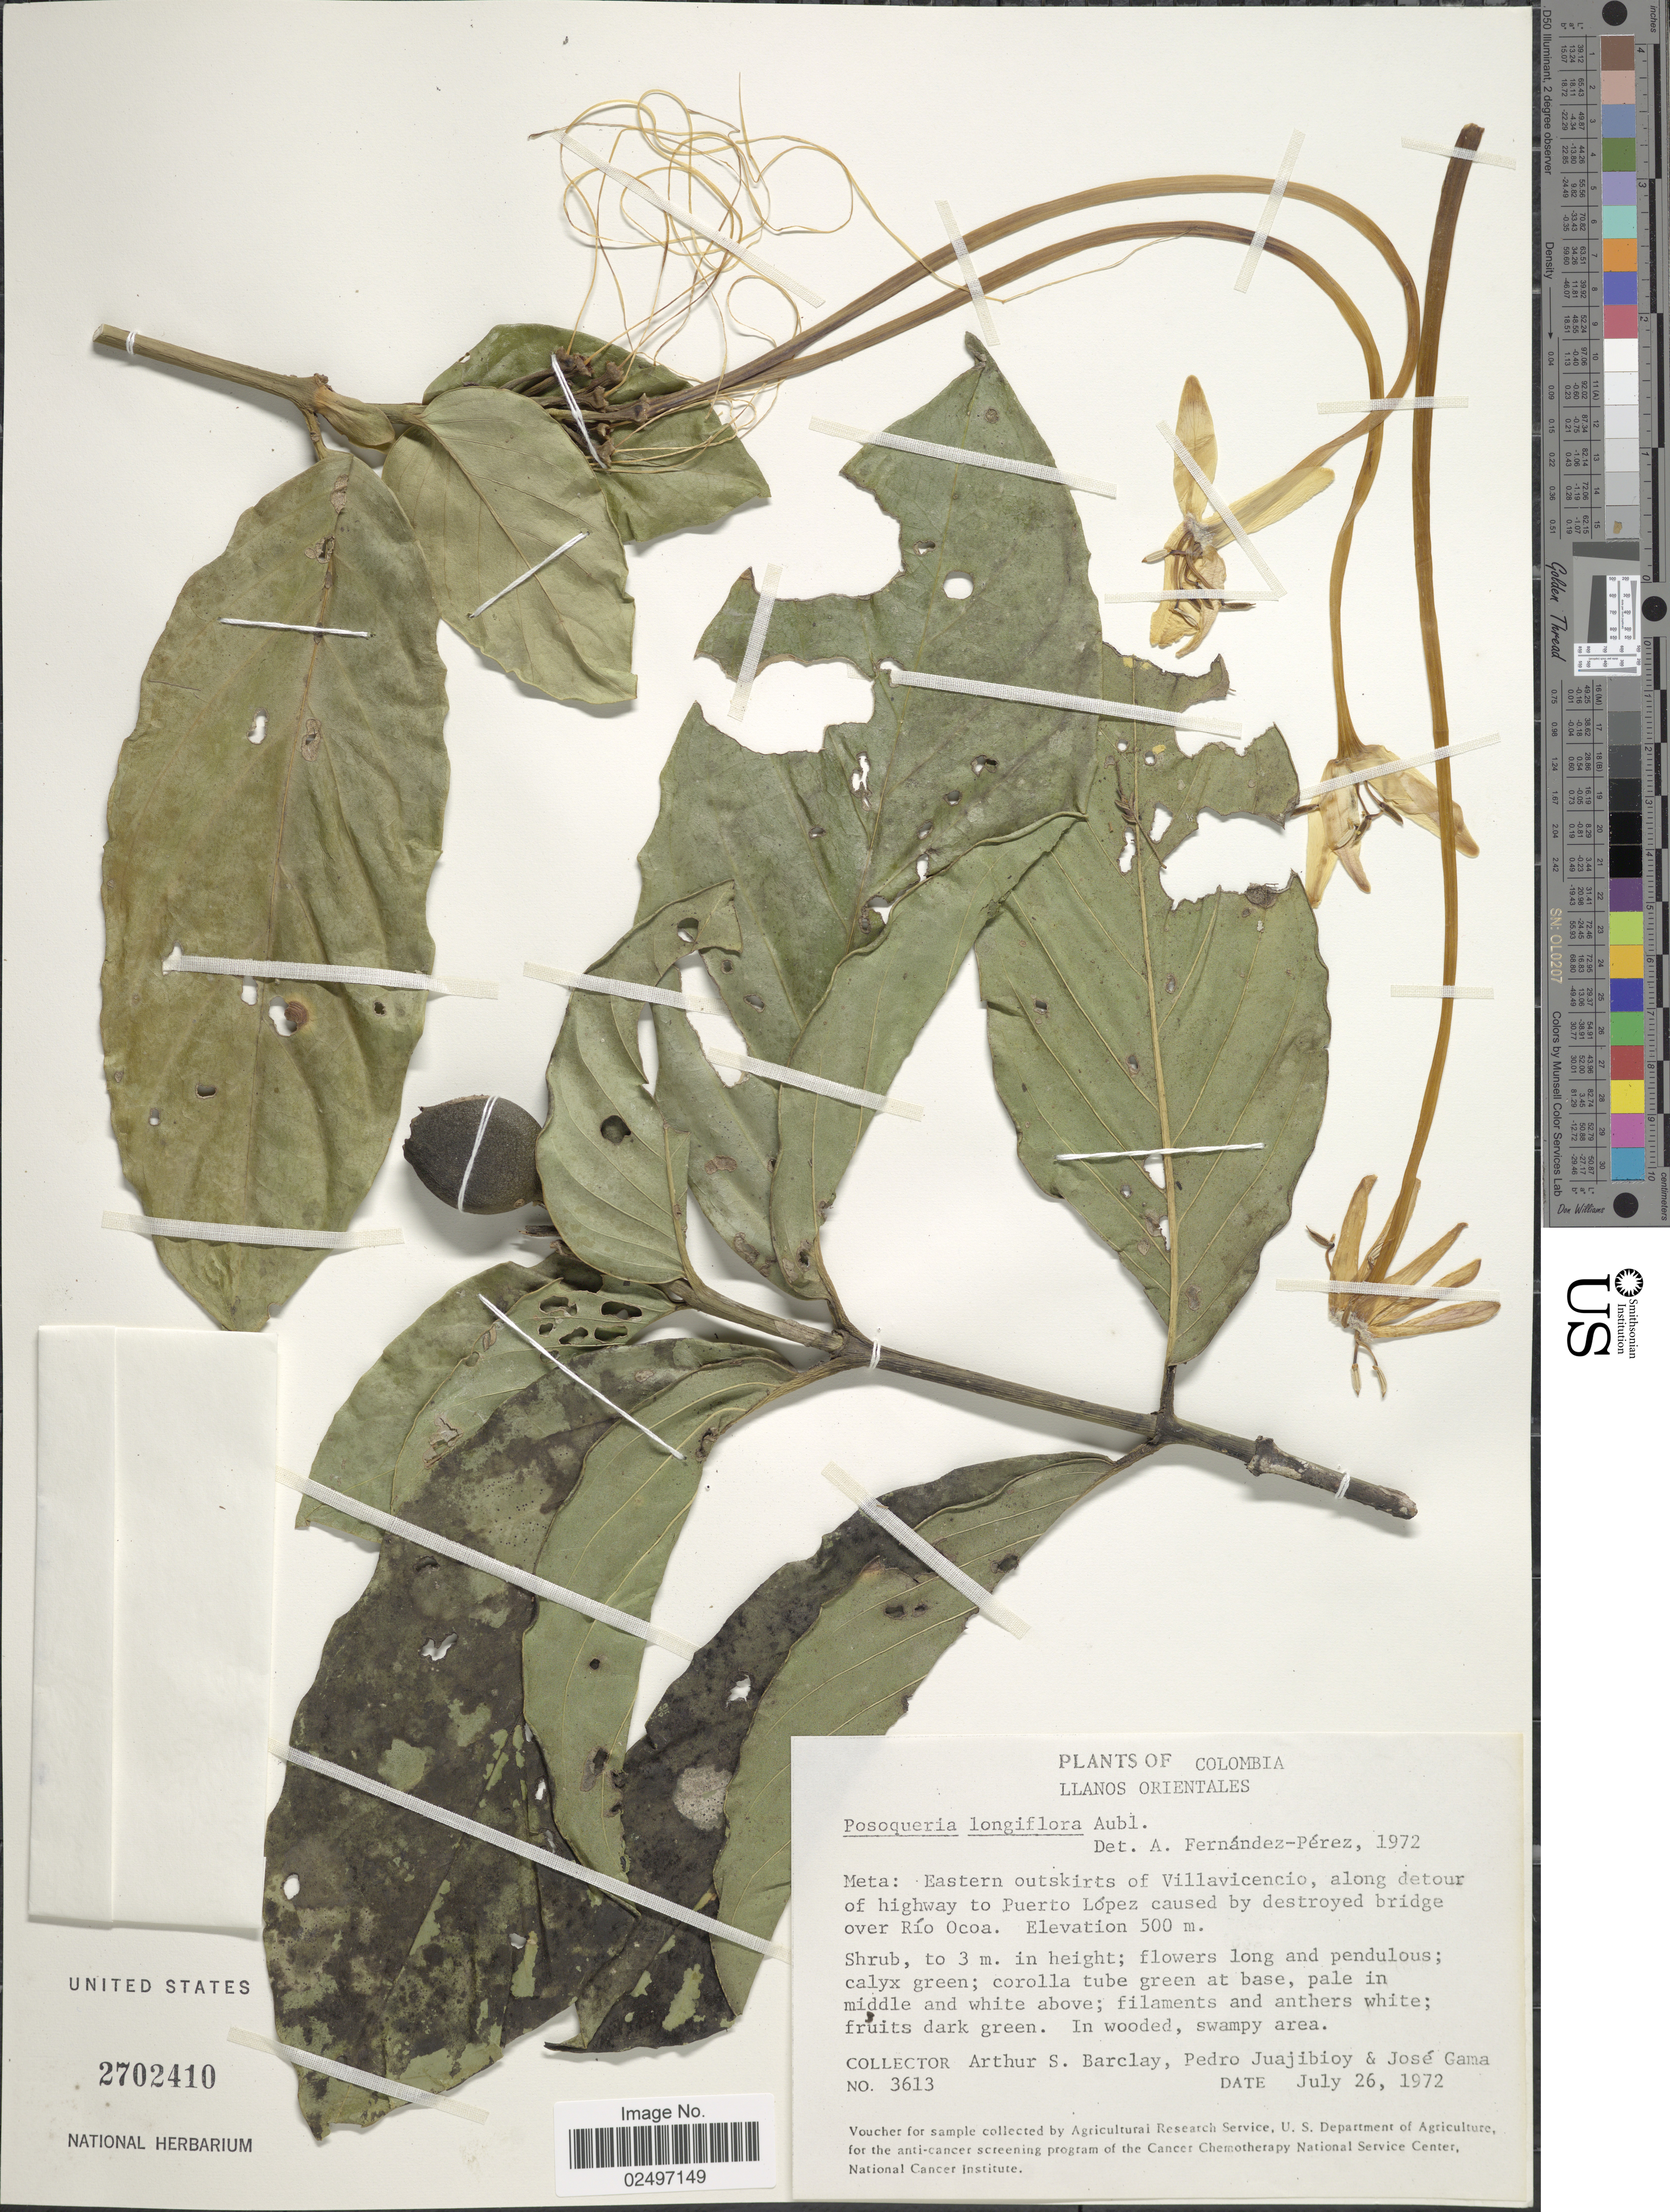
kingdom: Plantae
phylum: Tracheophyta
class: Magnoliopsida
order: Gentianales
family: Rubiaceae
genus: Posoqueria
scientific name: Posoqueria longiflora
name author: Aubl.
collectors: A. S. Barclay, P. Juajibioy & J. Gama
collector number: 3613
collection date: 1972-07-26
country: Colombia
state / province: Meta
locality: Llano Orientales, Eastern outskirts of Villavicencio, along detour of highway to Puerto López caused by destroyed bridge over Río Ocoa. In wooded, swampy area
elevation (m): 500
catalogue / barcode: US 2702410